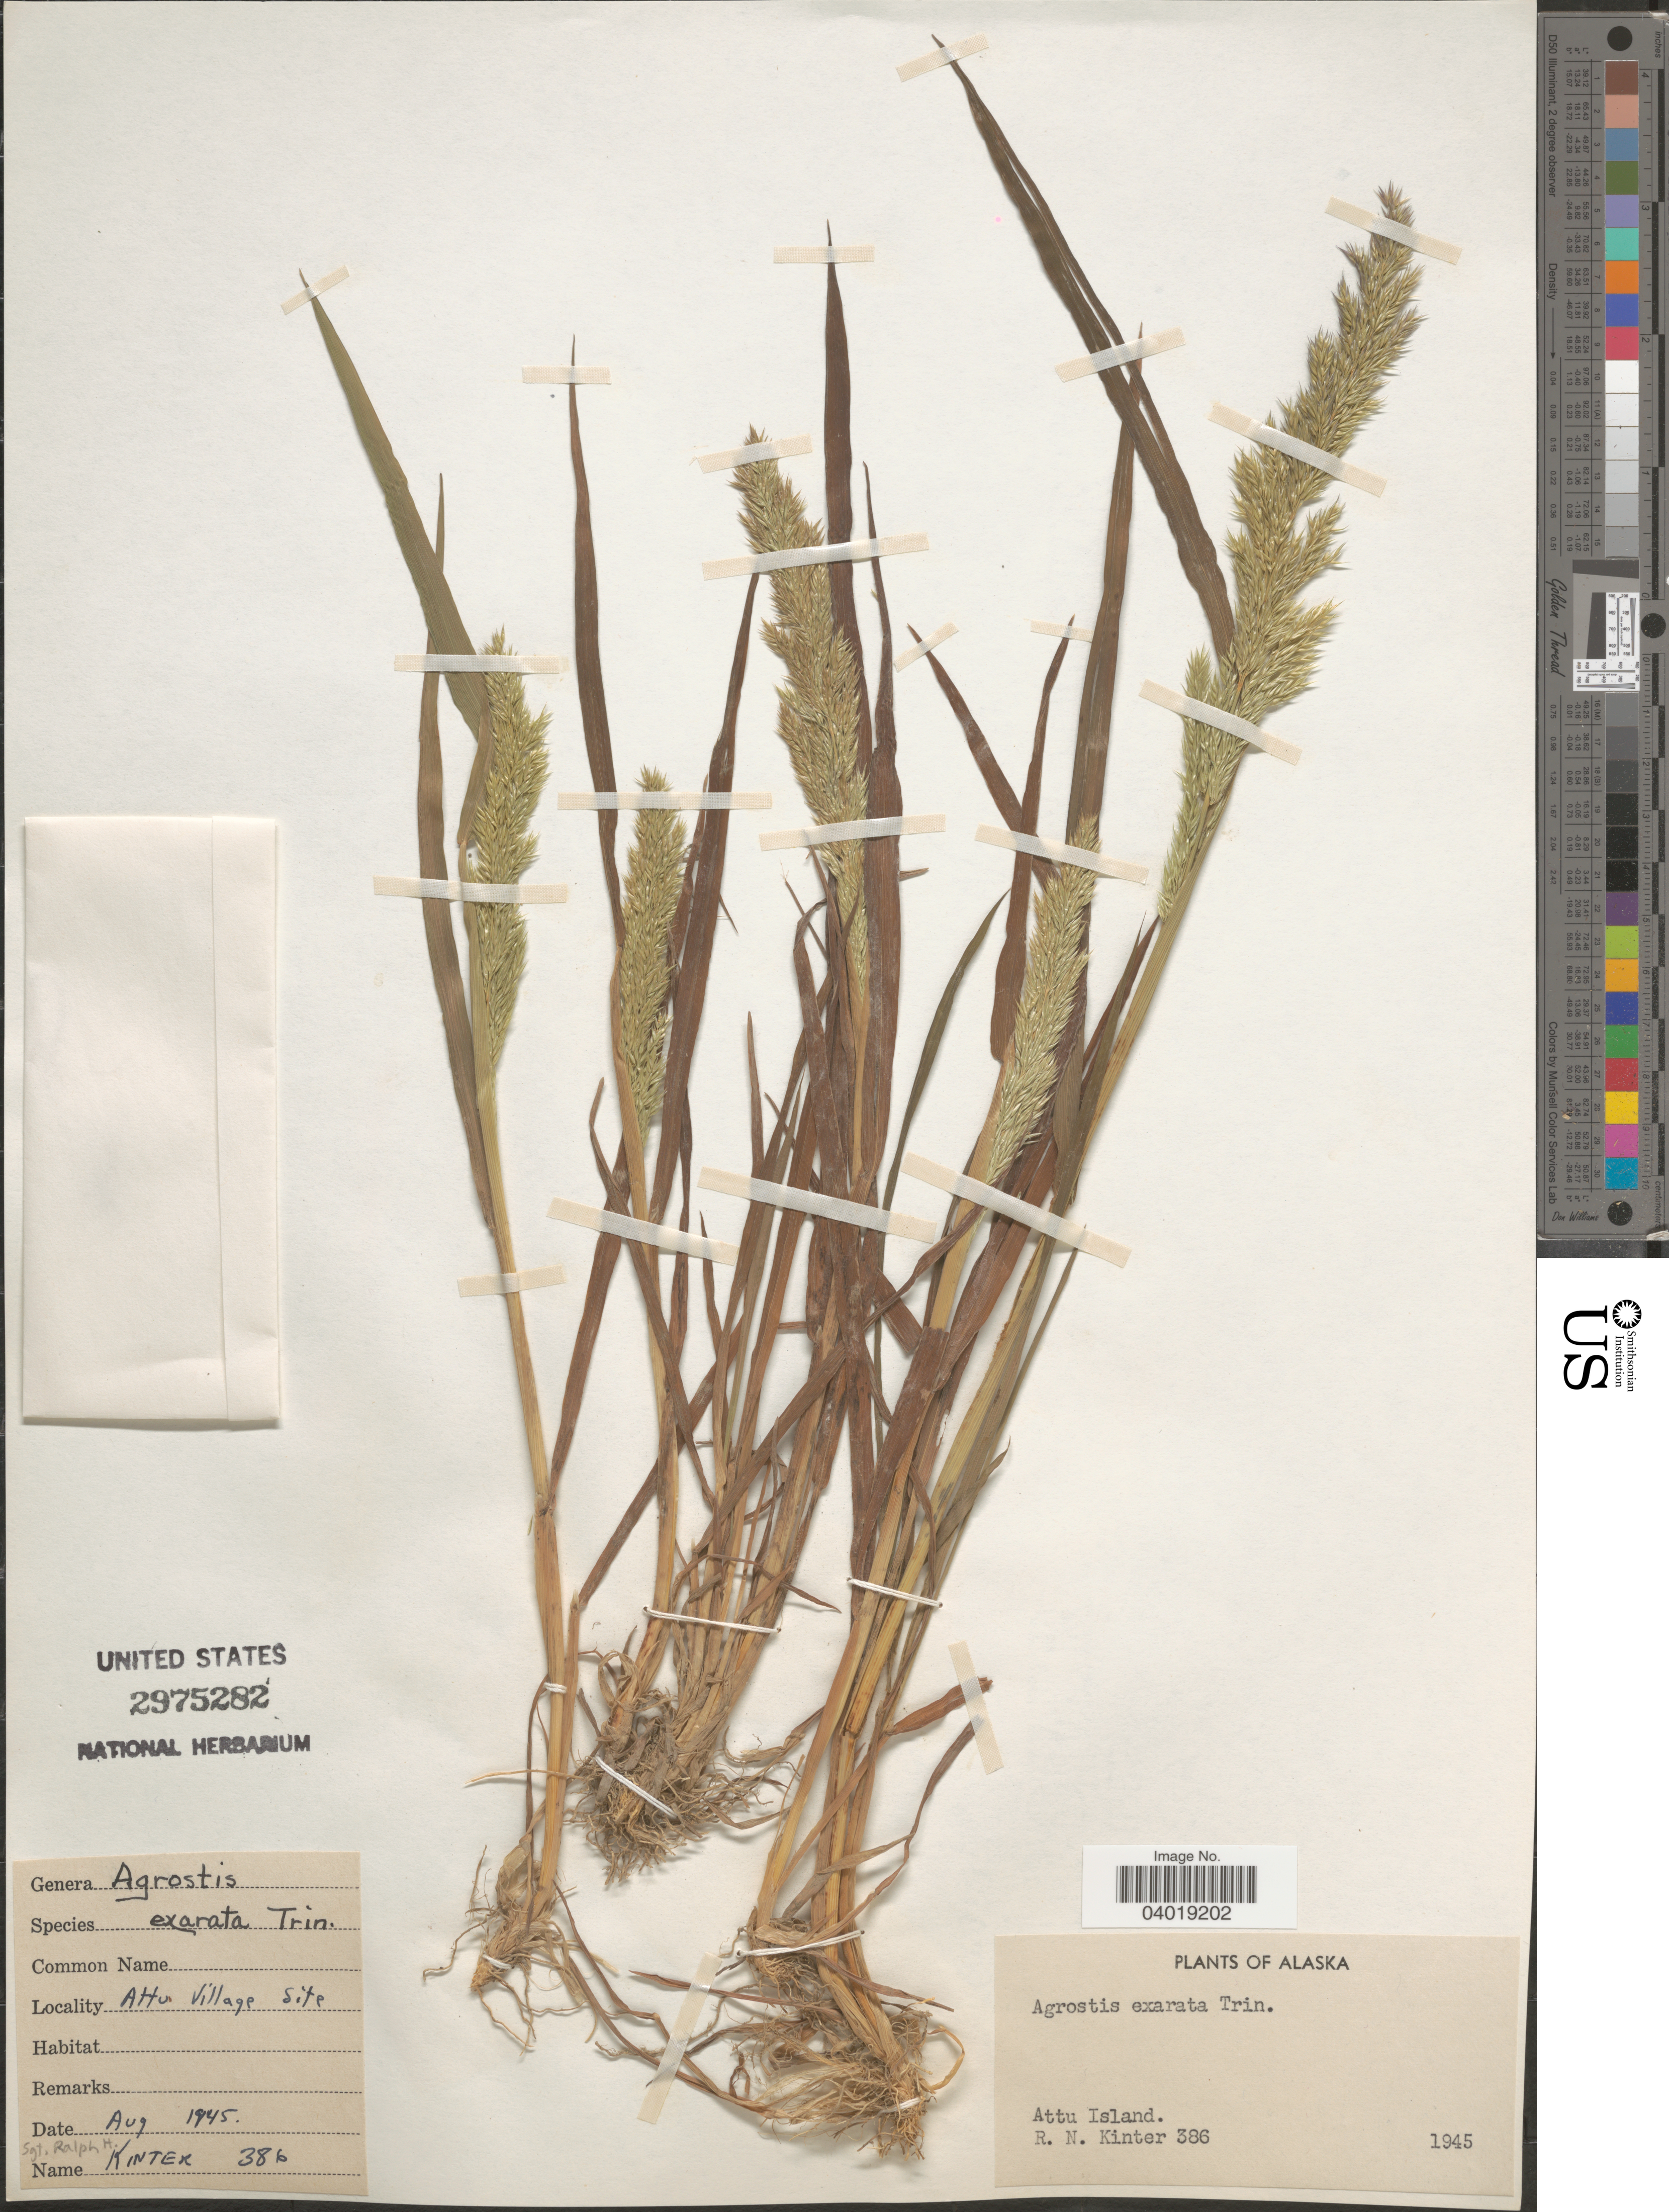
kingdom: Plantae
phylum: Tracheophyta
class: Liliopsida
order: Poales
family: Poaceae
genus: Agrostis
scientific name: Agrostis exarata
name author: Trin.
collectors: R. Kinter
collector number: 386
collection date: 1945-08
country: United States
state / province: Alaska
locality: Attu Village Site. Attu Island.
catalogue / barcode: US 2975282